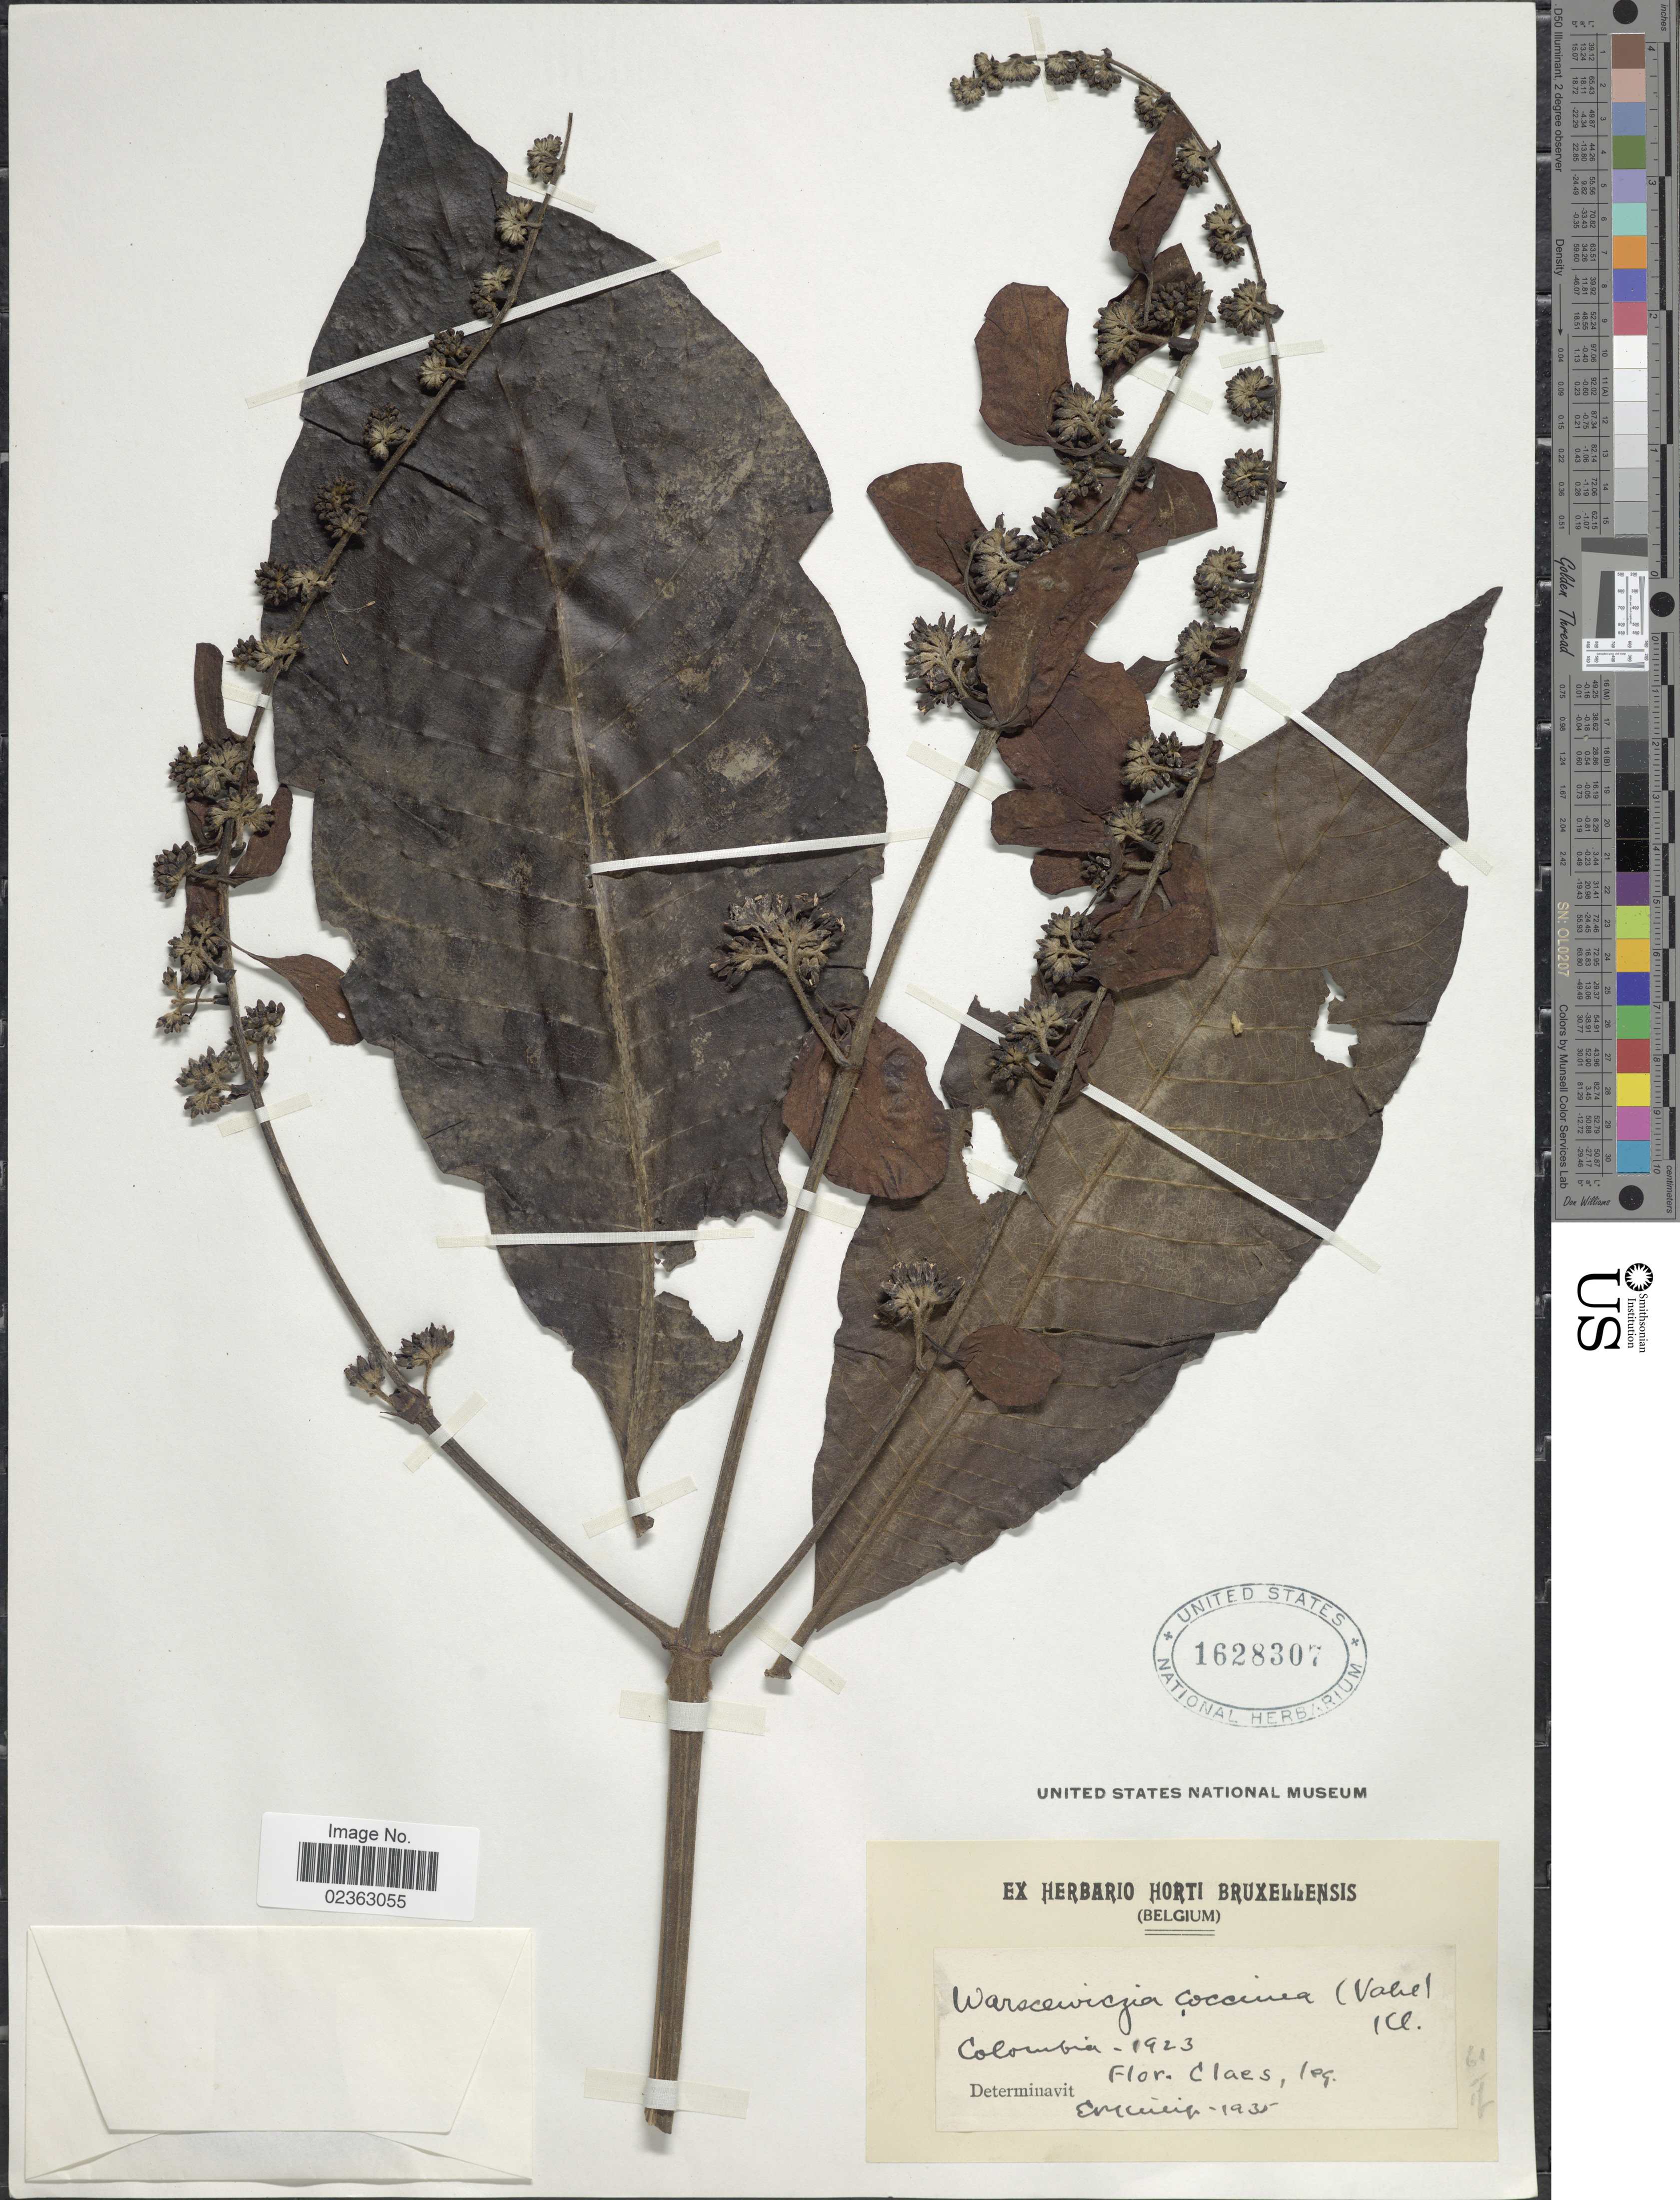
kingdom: Plantae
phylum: Tracheophyta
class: Magnoliopsida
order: Gentianales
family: Rubiaceae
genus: Warszewiczia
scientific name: Warszewiczia coccinea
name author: (Vahl) Klotzsch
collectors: Claes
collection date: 1923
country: Colombia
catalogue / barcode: US 1628307